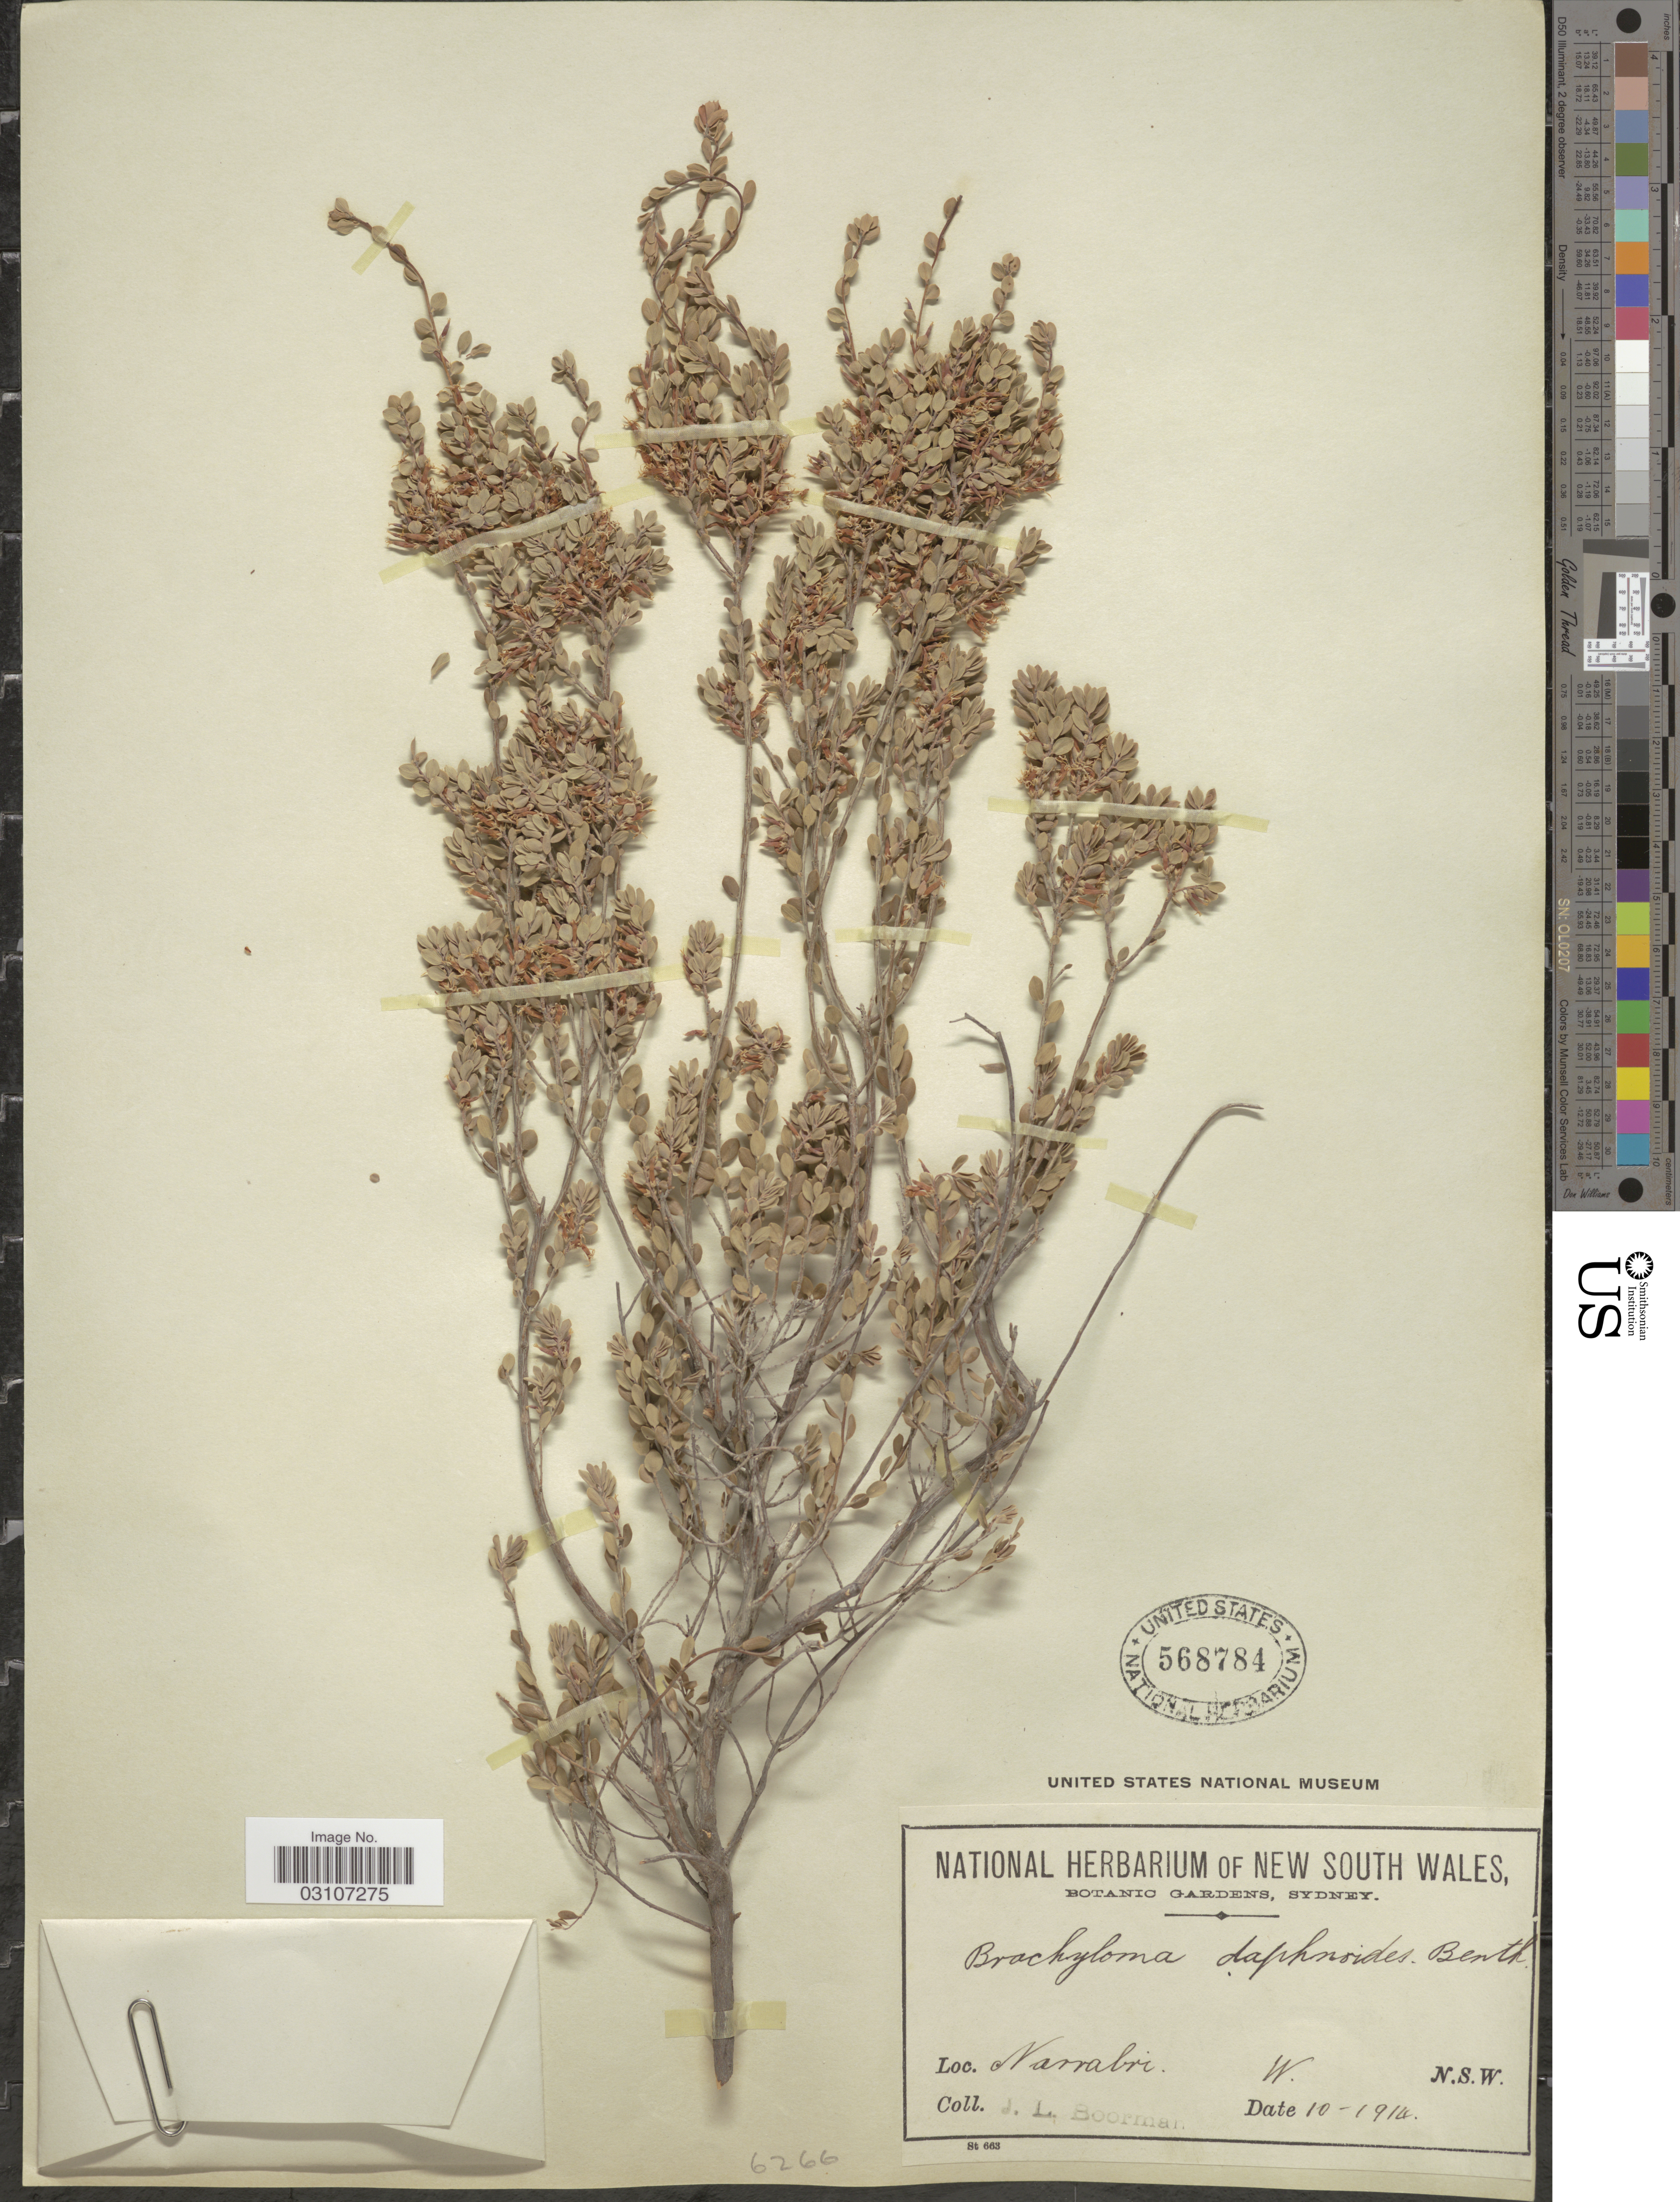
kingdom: Plantae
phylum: Tracheophyta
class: Magnoliopsida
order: Ericales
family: Ericaceae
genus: Brachyloma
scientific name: Brachyloma daphnoides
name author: (Sm.) Benth.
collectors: J. Boorman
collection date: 1914-10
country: Australia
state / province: New South Wales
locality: Narrabri. W.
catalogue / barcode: US 568784